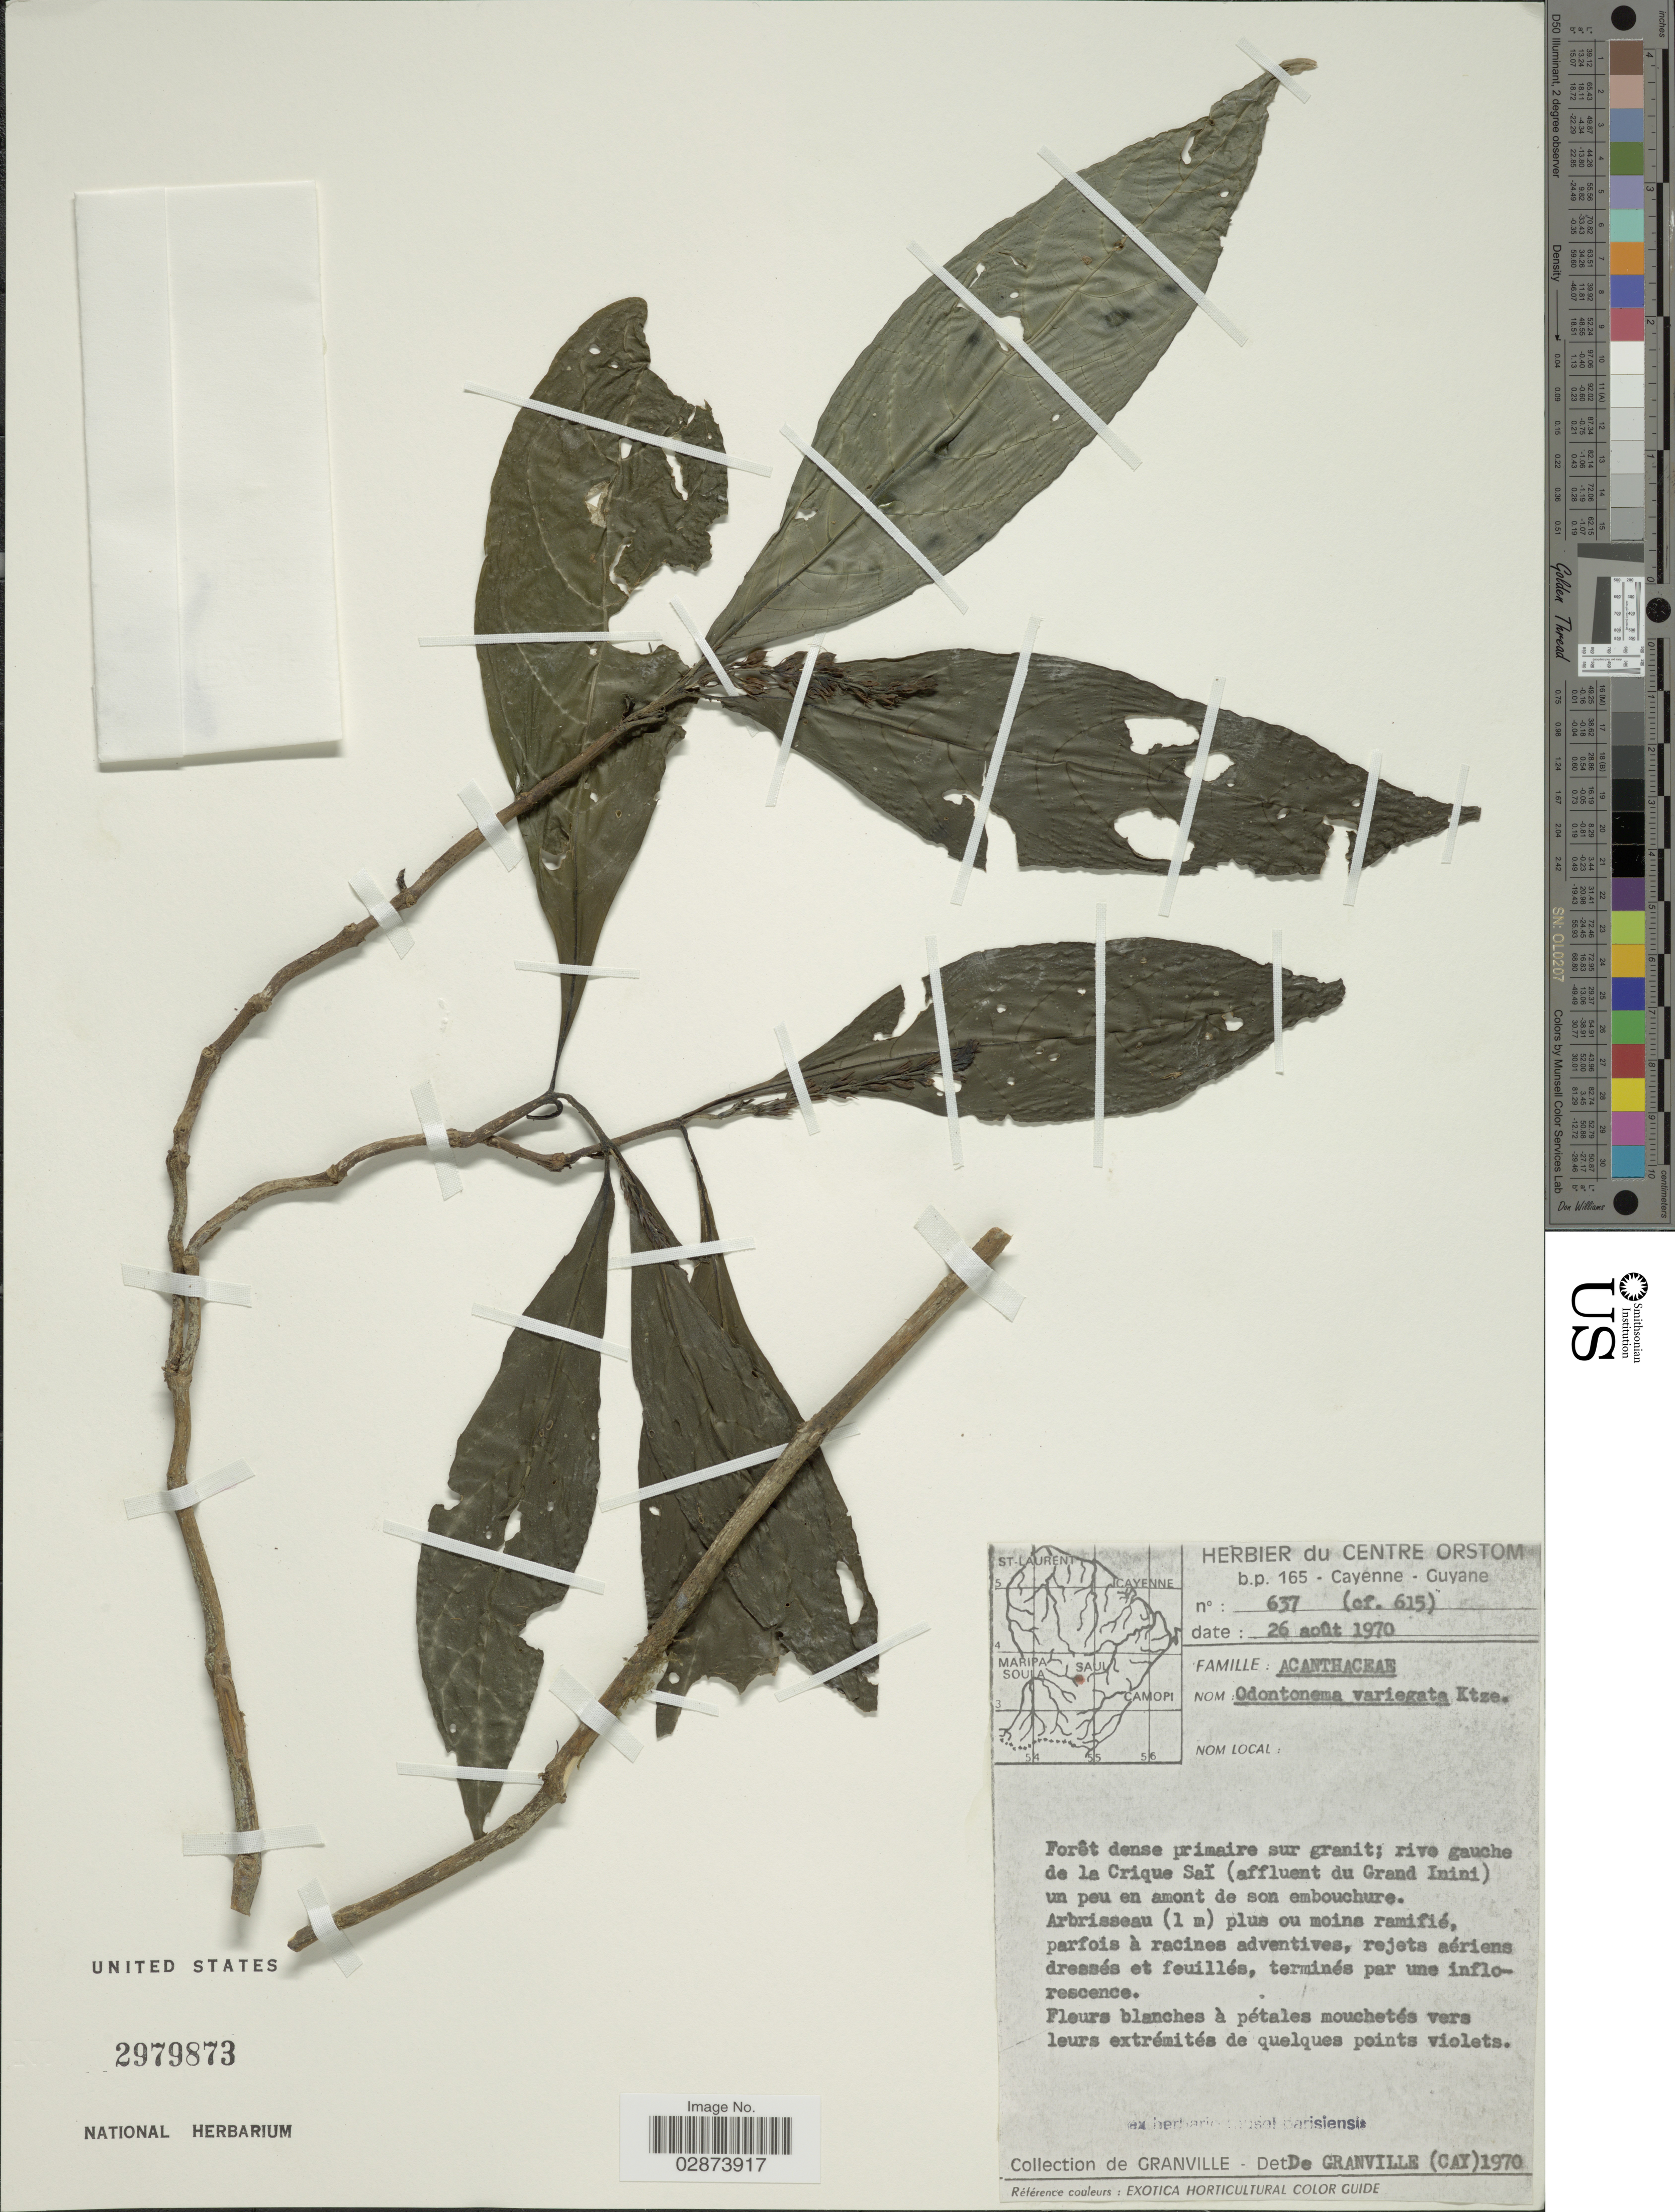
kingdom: Plantae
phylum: Tracheophyta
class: Magnoliopsida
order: Lamiales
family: Acanthaceae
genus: Pulchranthus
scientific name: Pulchranthus variegatus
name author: (Aubl.) V.M. Baum et al.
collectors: de Granville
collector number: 637 (cf. 615)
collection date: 1970-08-26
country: French Guiana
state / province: Cayenne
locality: Forêt dense primaire sur granit; rive gauche de la Crique Saï (affluent du Grand Inini) un peu en amont de son embouchure.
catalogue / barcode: US 2979873